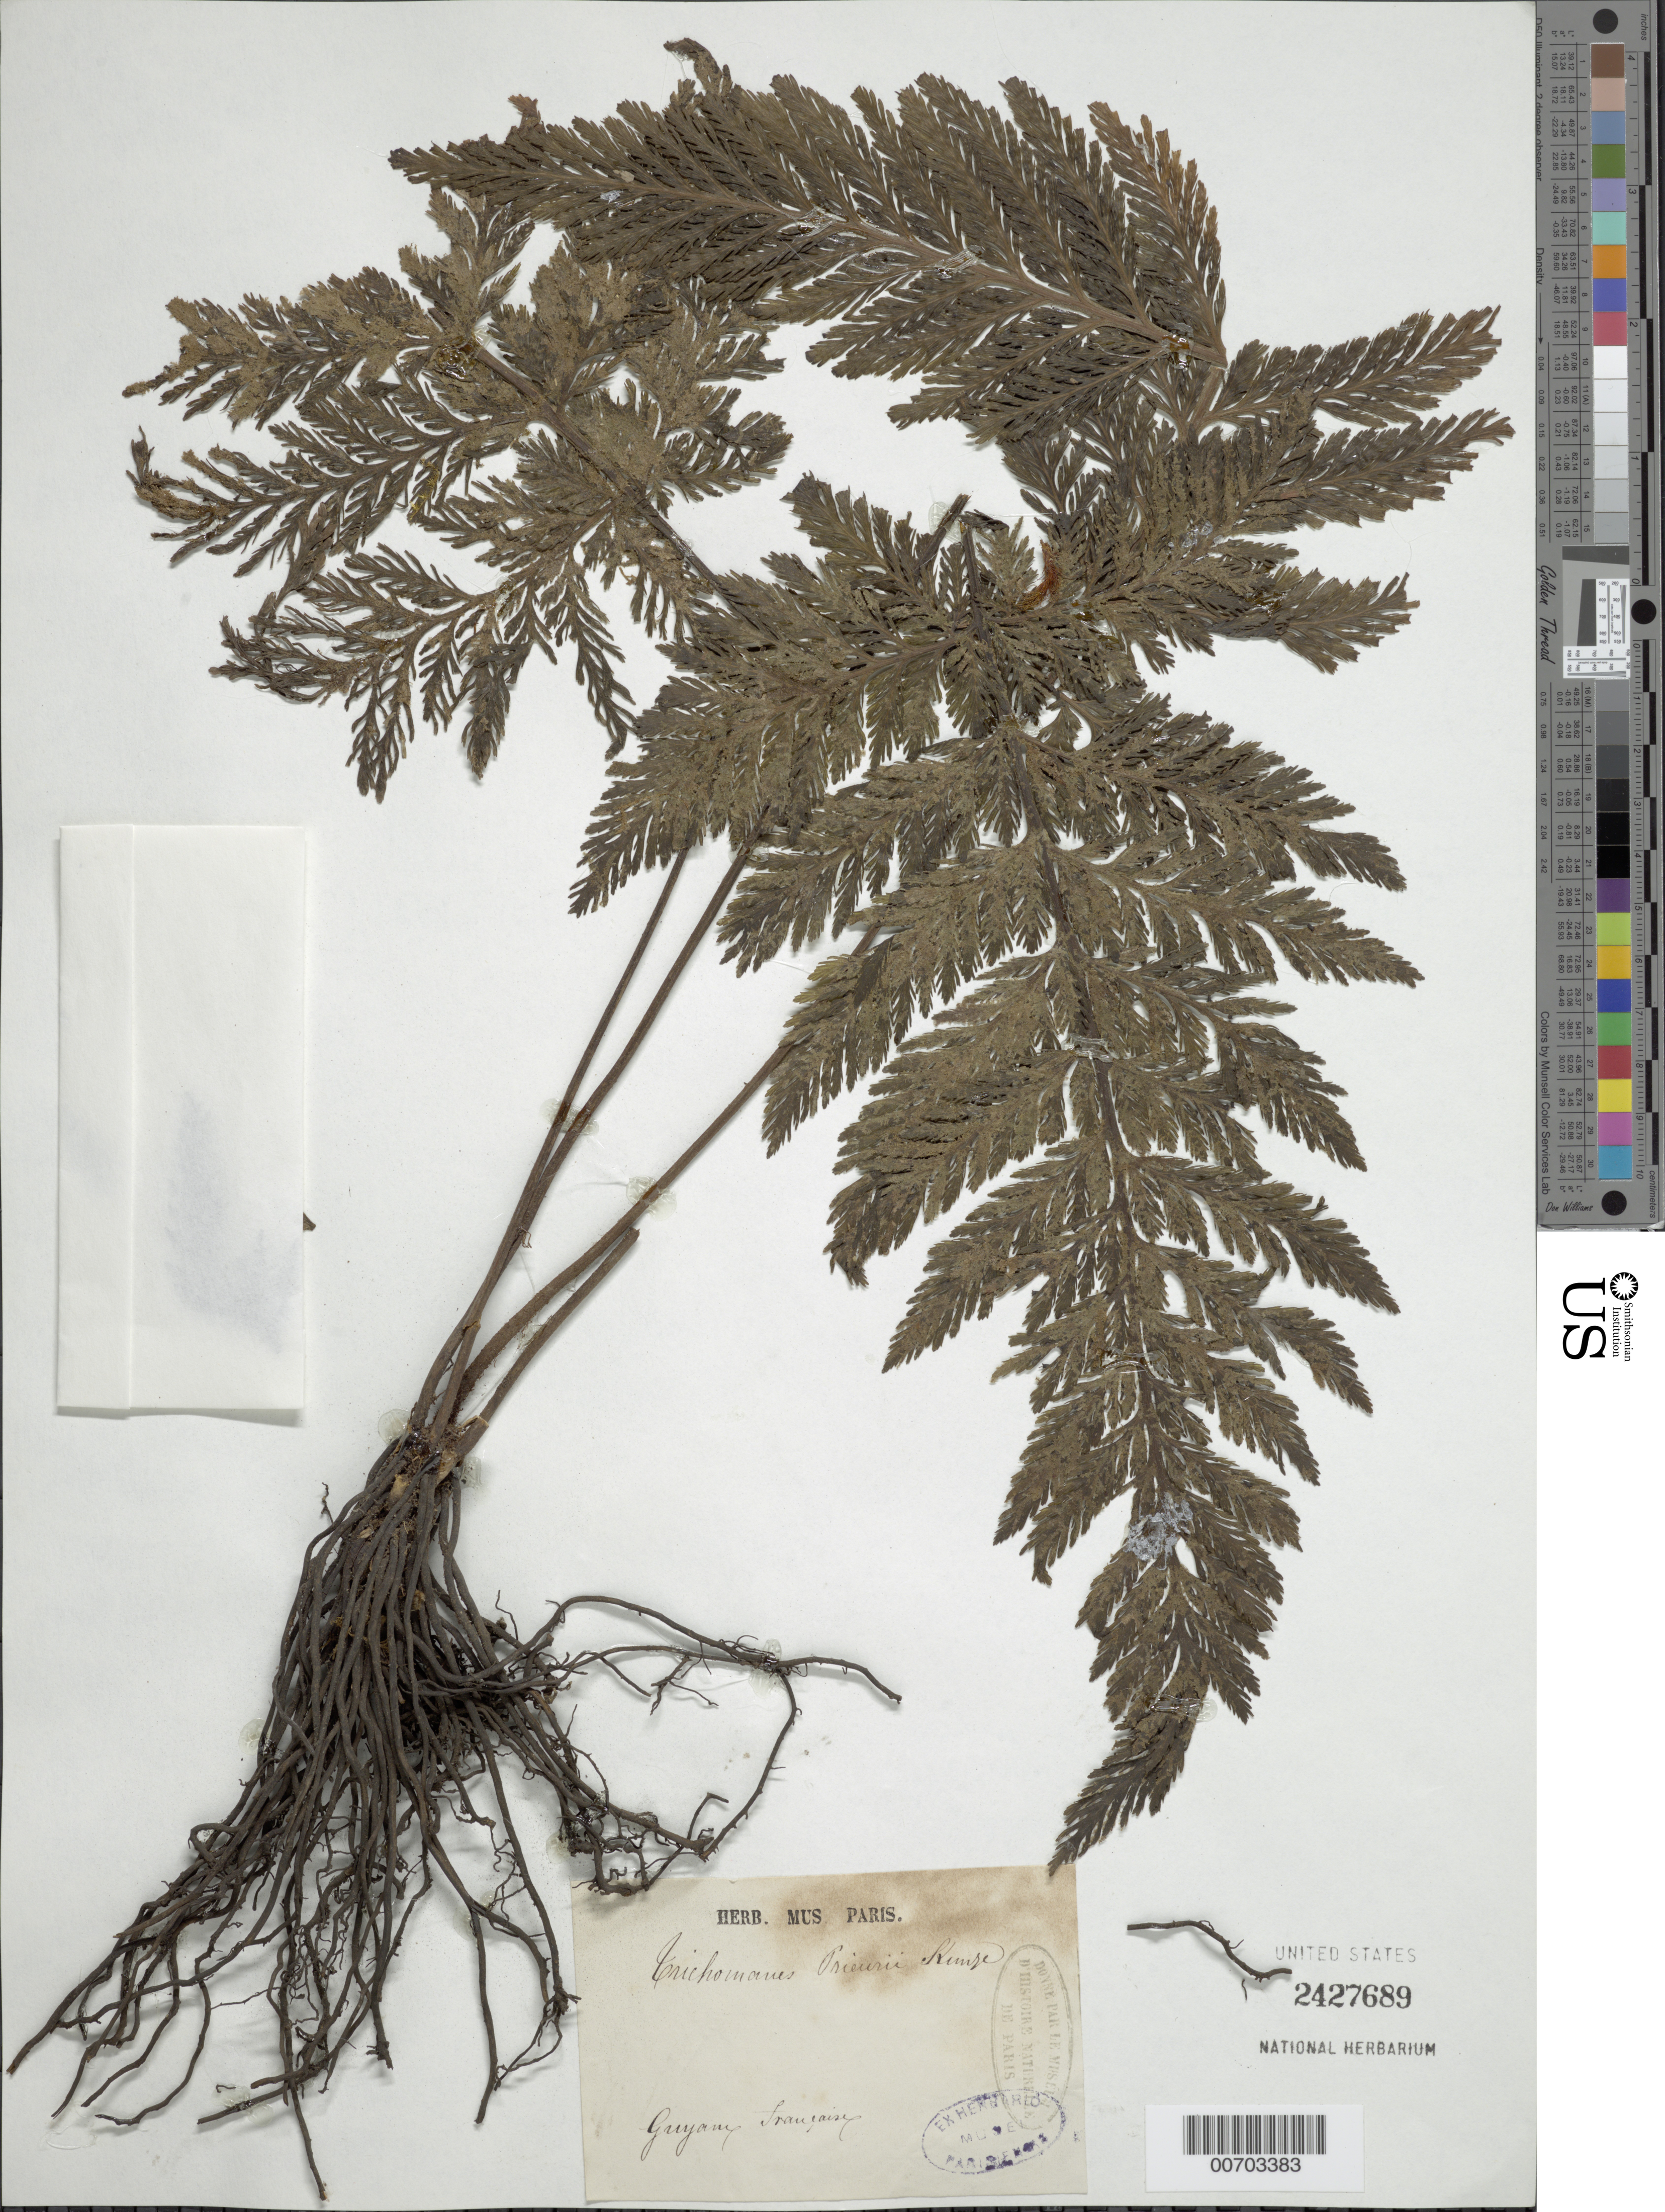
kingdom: Plantae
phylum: Tracheophyta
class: Polypodiopsida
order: Hymenophyllales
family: Hymenophyllaceae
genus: Trichomanes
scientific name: Trichomanes elegans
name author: Rich.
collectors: F. M. R. Leprieur & E. Mélinon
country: French Guiana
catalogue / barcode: US 2427689